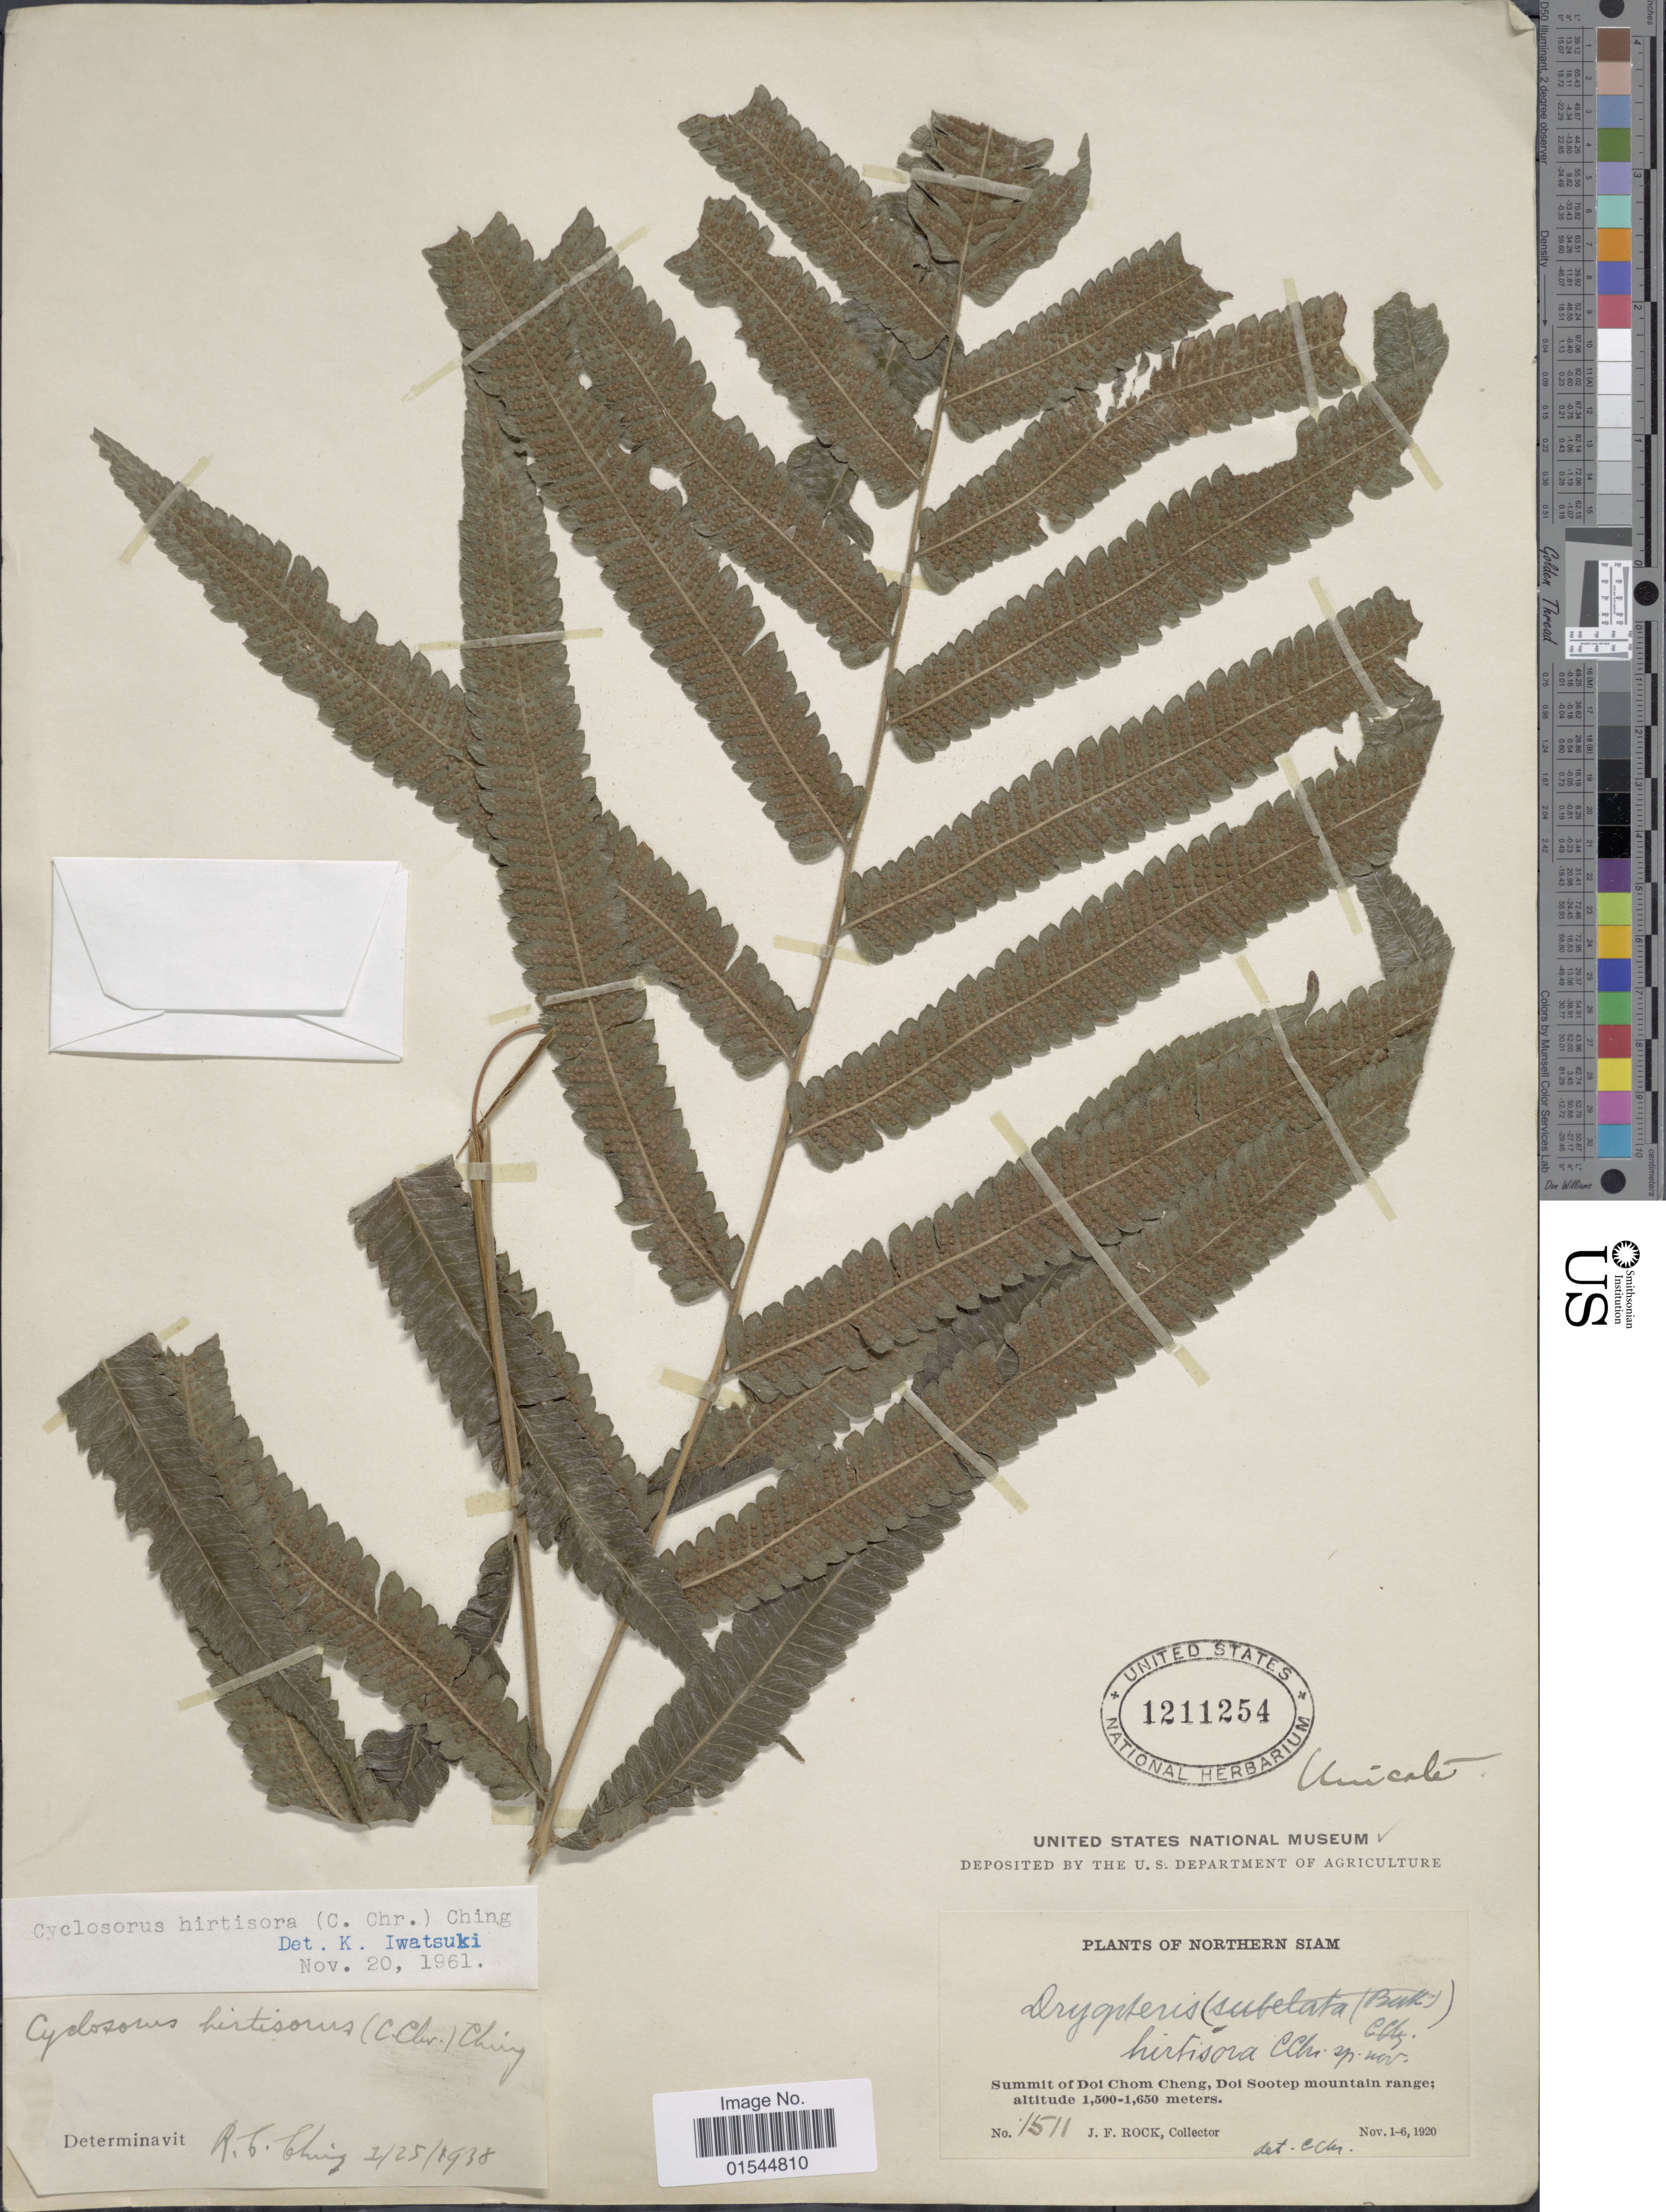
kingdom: Plantae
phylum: Tracheophyta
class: Polypodiopsida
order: Polypodiales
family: Thelypteridaceae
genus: Sphaerostephanos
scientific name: Sphaerostephanos validus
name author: (C. Chr.) Holttum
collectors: J. Rock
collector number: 1511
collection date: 1920-11-01/1920-11-06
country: Thailand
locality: Northern Siam, summit of Doi Chom Cheng, Doi Sootep mountain range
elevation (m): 1500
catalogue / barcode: US 1211254